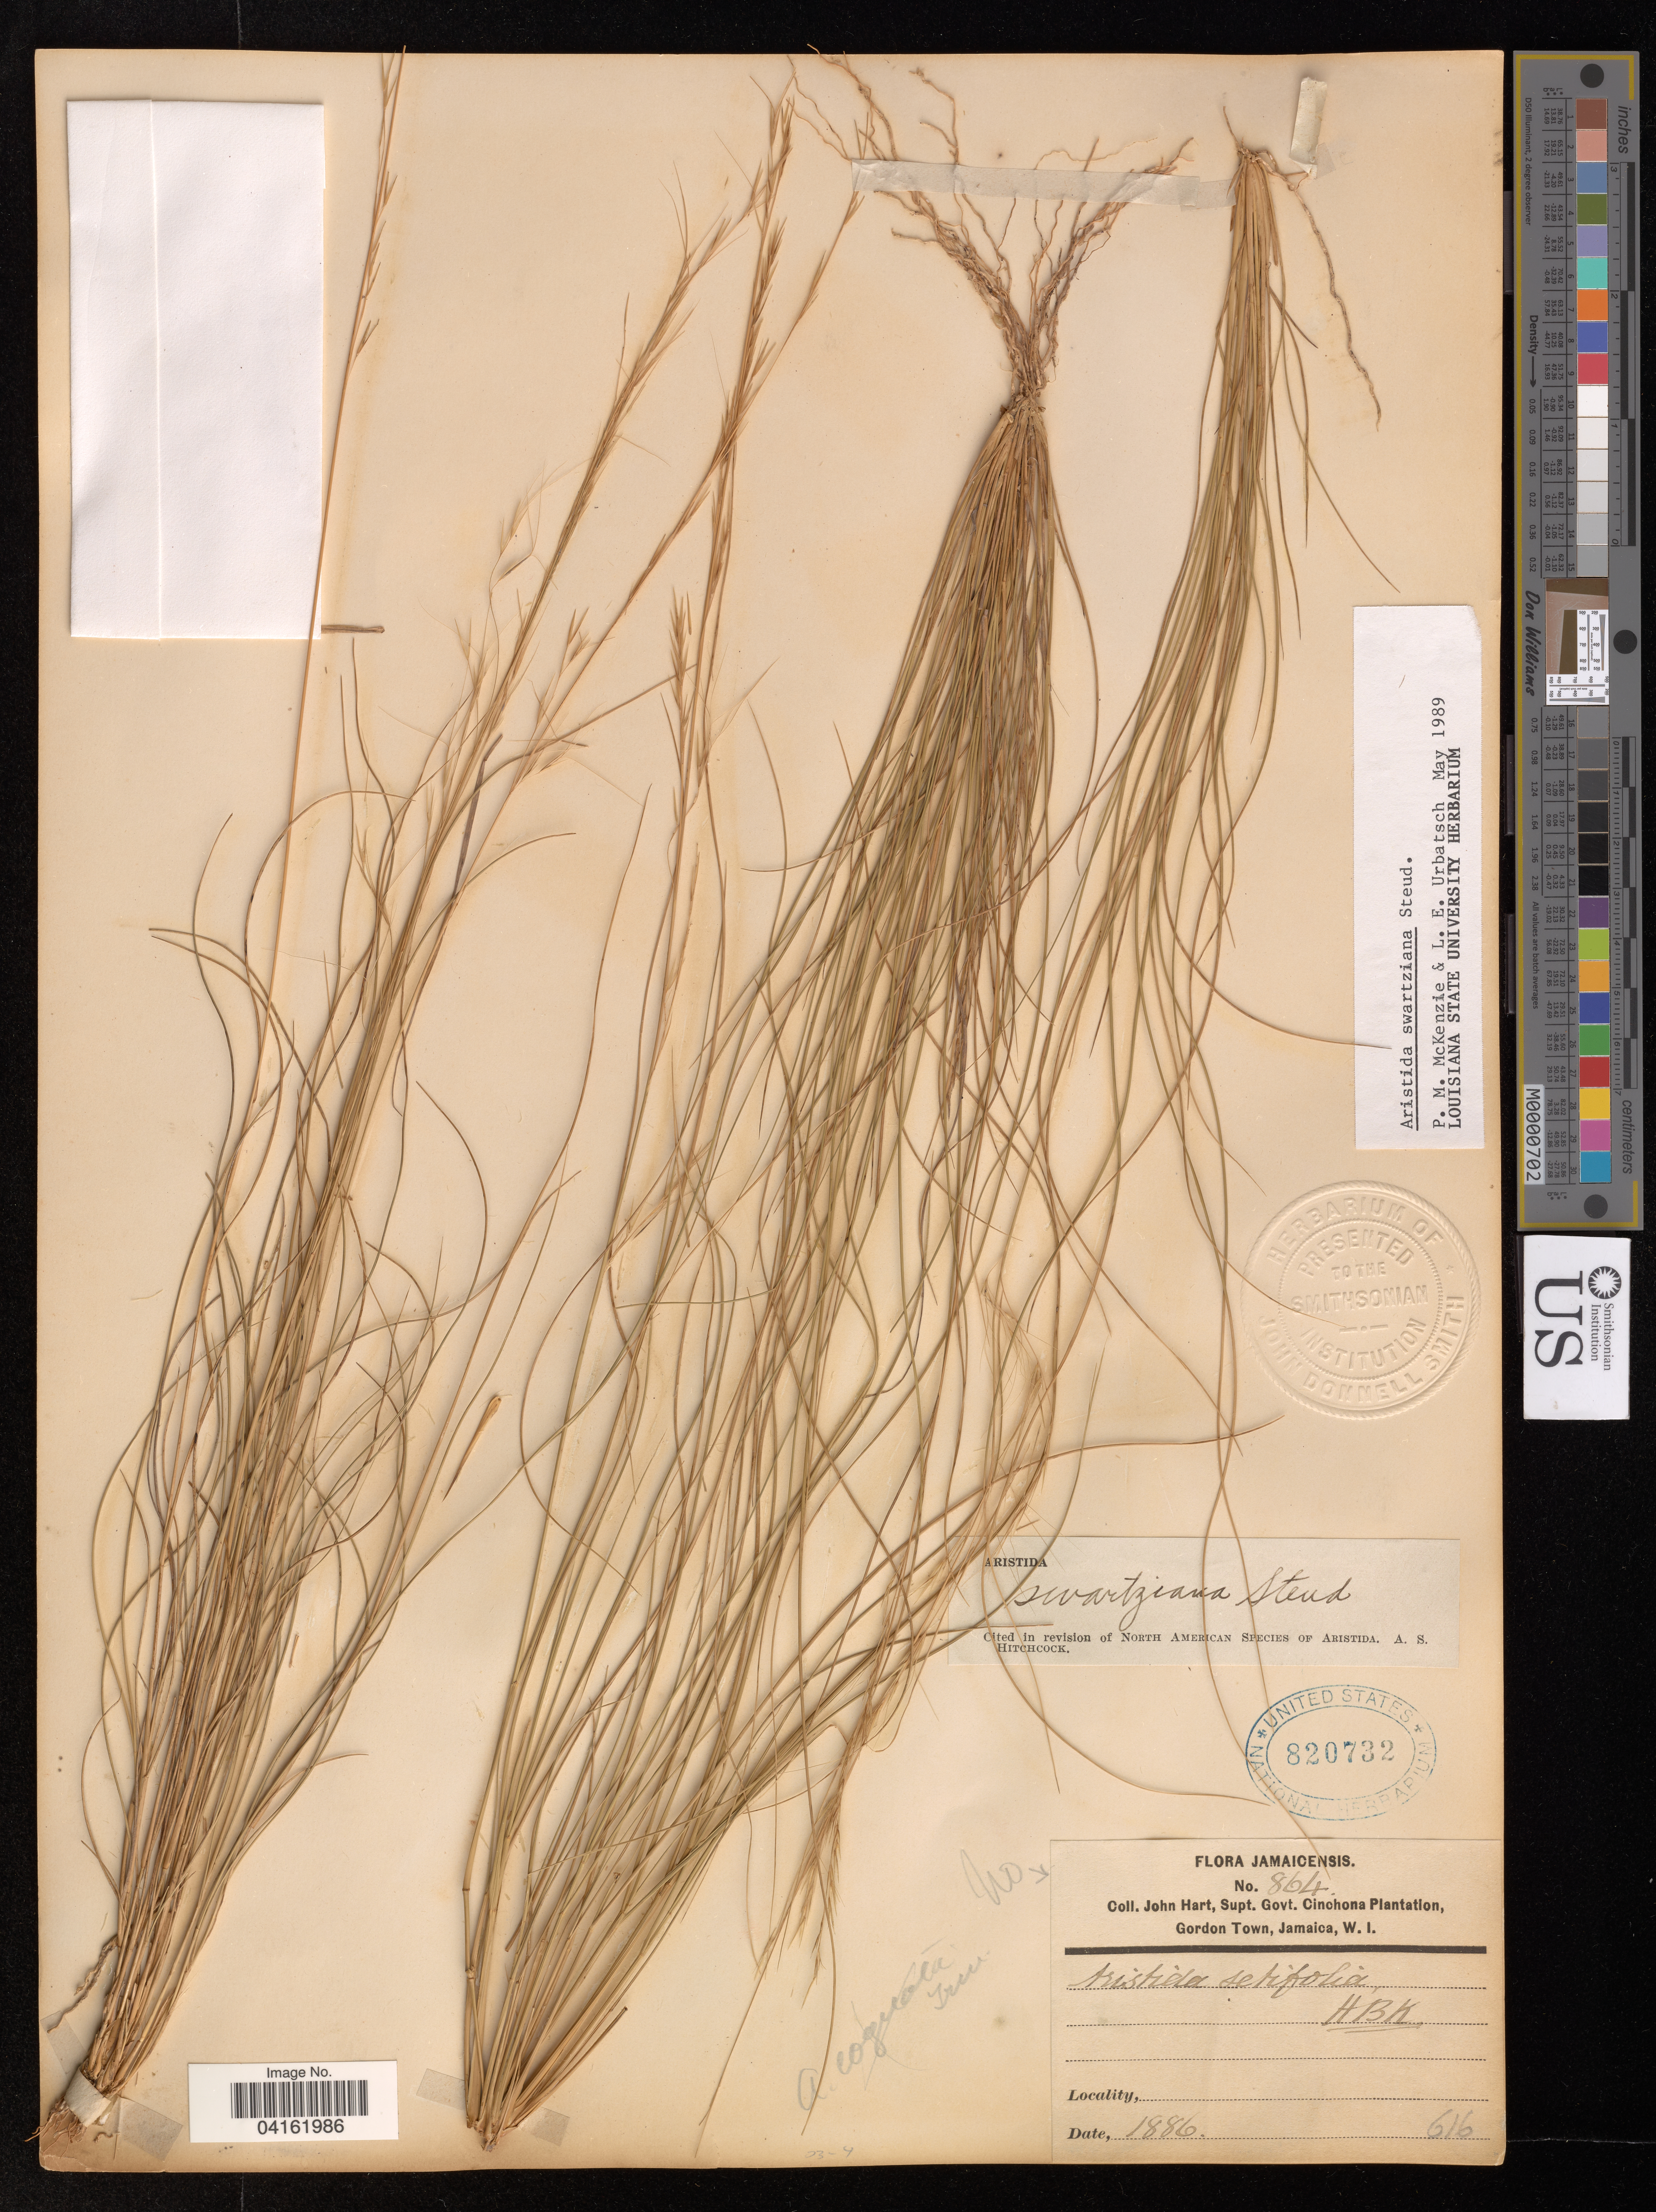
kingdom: Plantae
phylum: Tracheophyta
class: Liliopsida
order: Poales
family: Poaceae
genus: Aristida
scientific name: Aristida swartziana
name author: Steud.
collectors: J. Hart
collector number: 864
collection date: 1886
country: Jamaica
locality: Gordon Town.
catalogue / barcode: US 820732